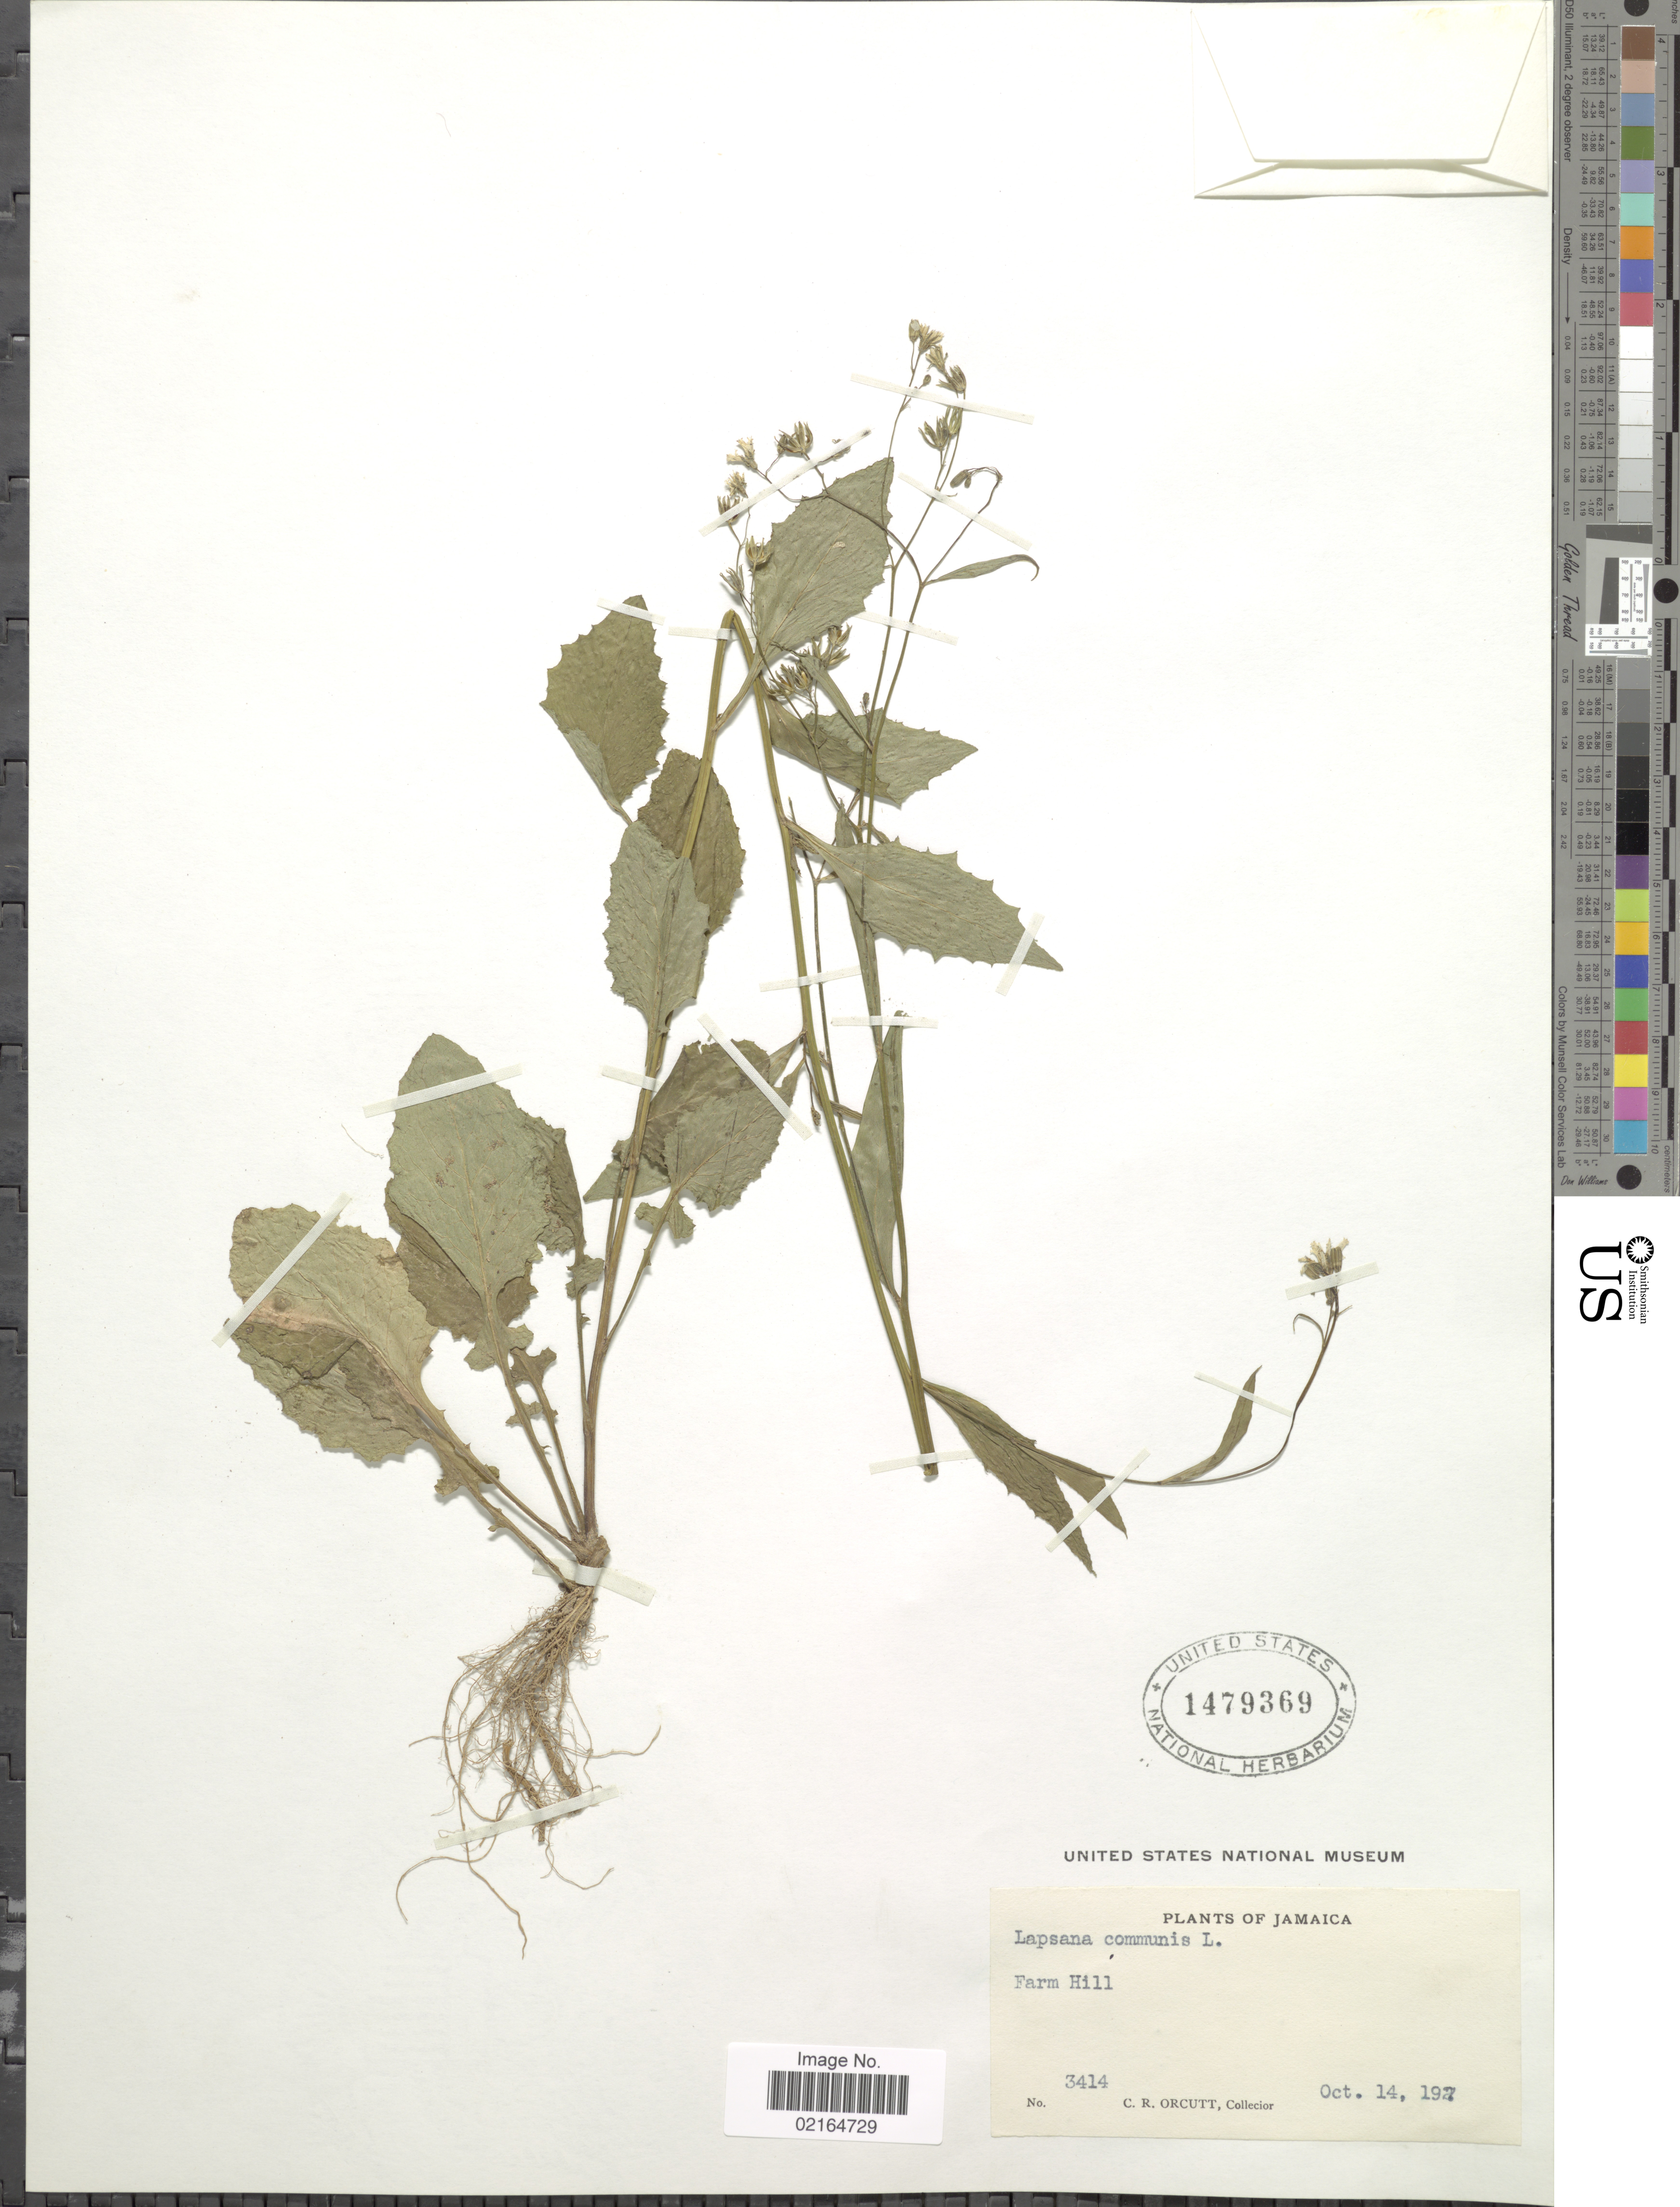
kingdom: Plantae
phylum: Tracheophyta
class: Magnoliopsida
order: Asterales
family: Asteraceae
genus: Lapsana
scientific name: Lapsana communis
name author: L.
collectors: C. R. Orcutt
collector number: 3414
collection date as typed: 197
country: Jamaica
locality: Farm Hill.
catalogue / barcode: US 1479369